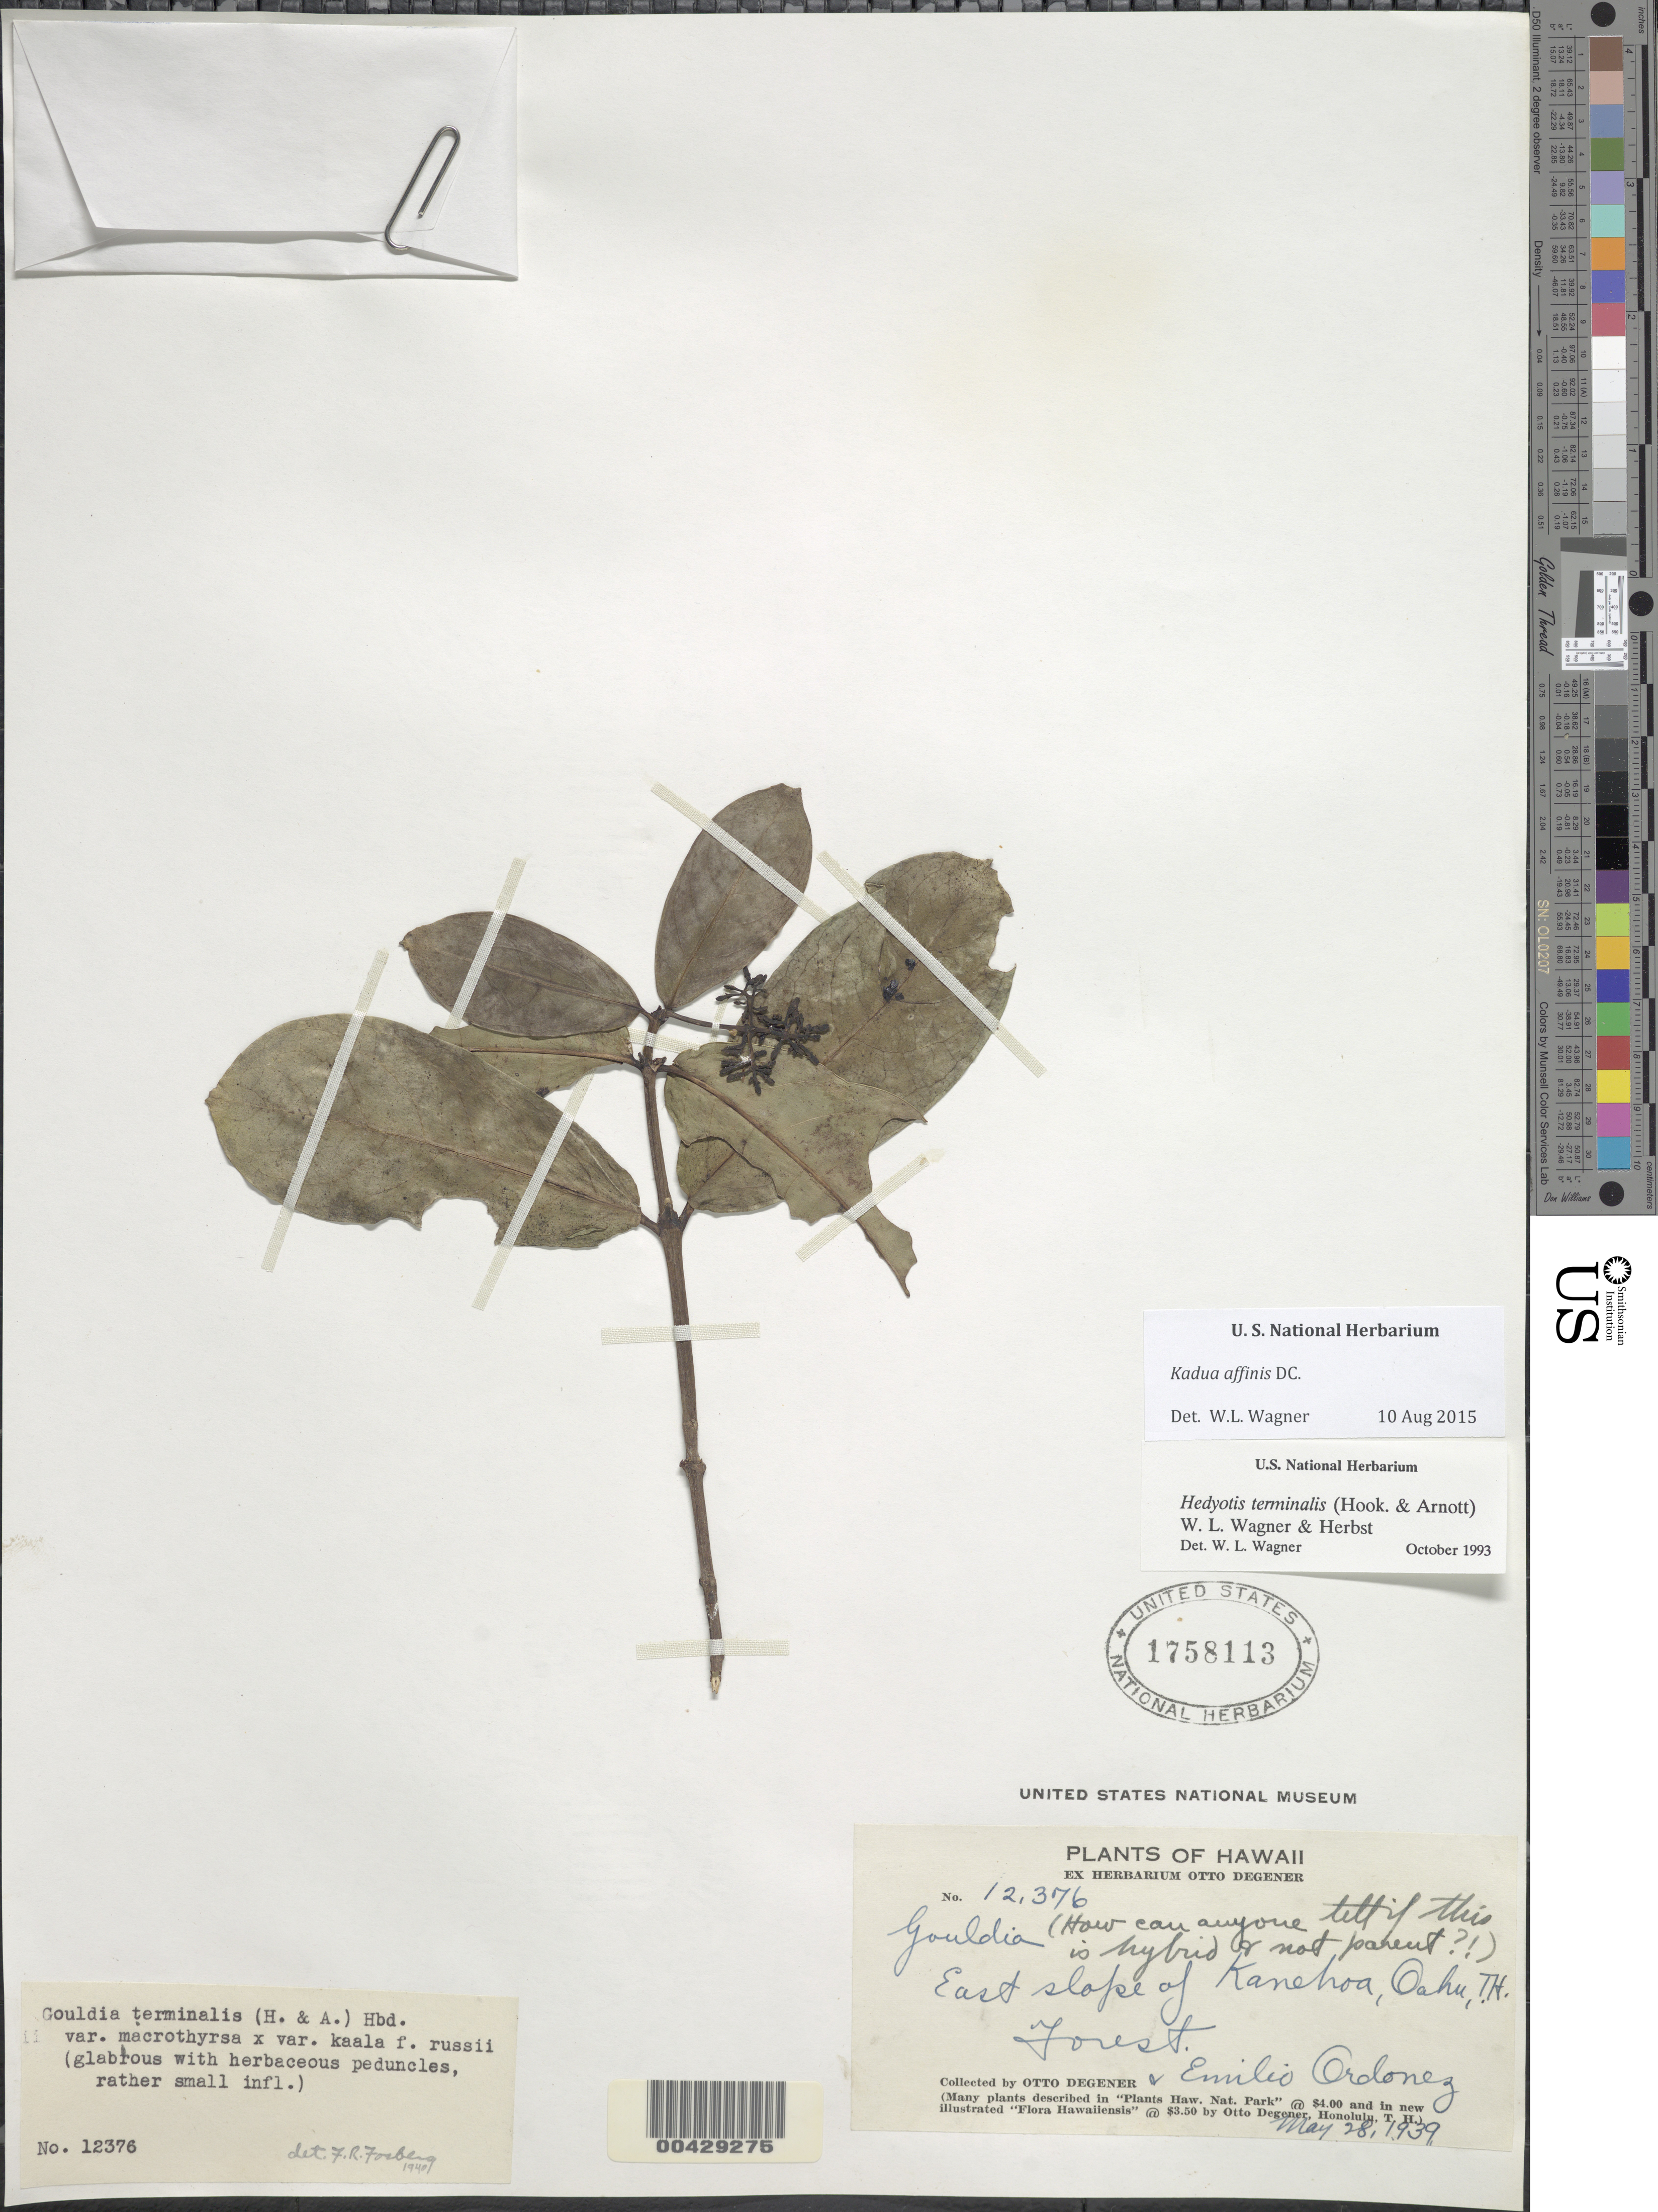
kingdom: Plantae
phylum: Tracheophyta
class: Magnoliopsida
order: Gentianales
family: Rubiaceae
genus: Kadua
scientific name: Kadua affinis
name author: DC.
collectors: O. Degener & E. Ordonez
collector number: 12376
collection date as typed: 28 May 1939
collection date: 1939-05-28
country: United States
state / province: Hawaii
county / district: Honolulu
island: Oahu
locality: East slope of Kanehoa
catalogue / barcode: US 1758113